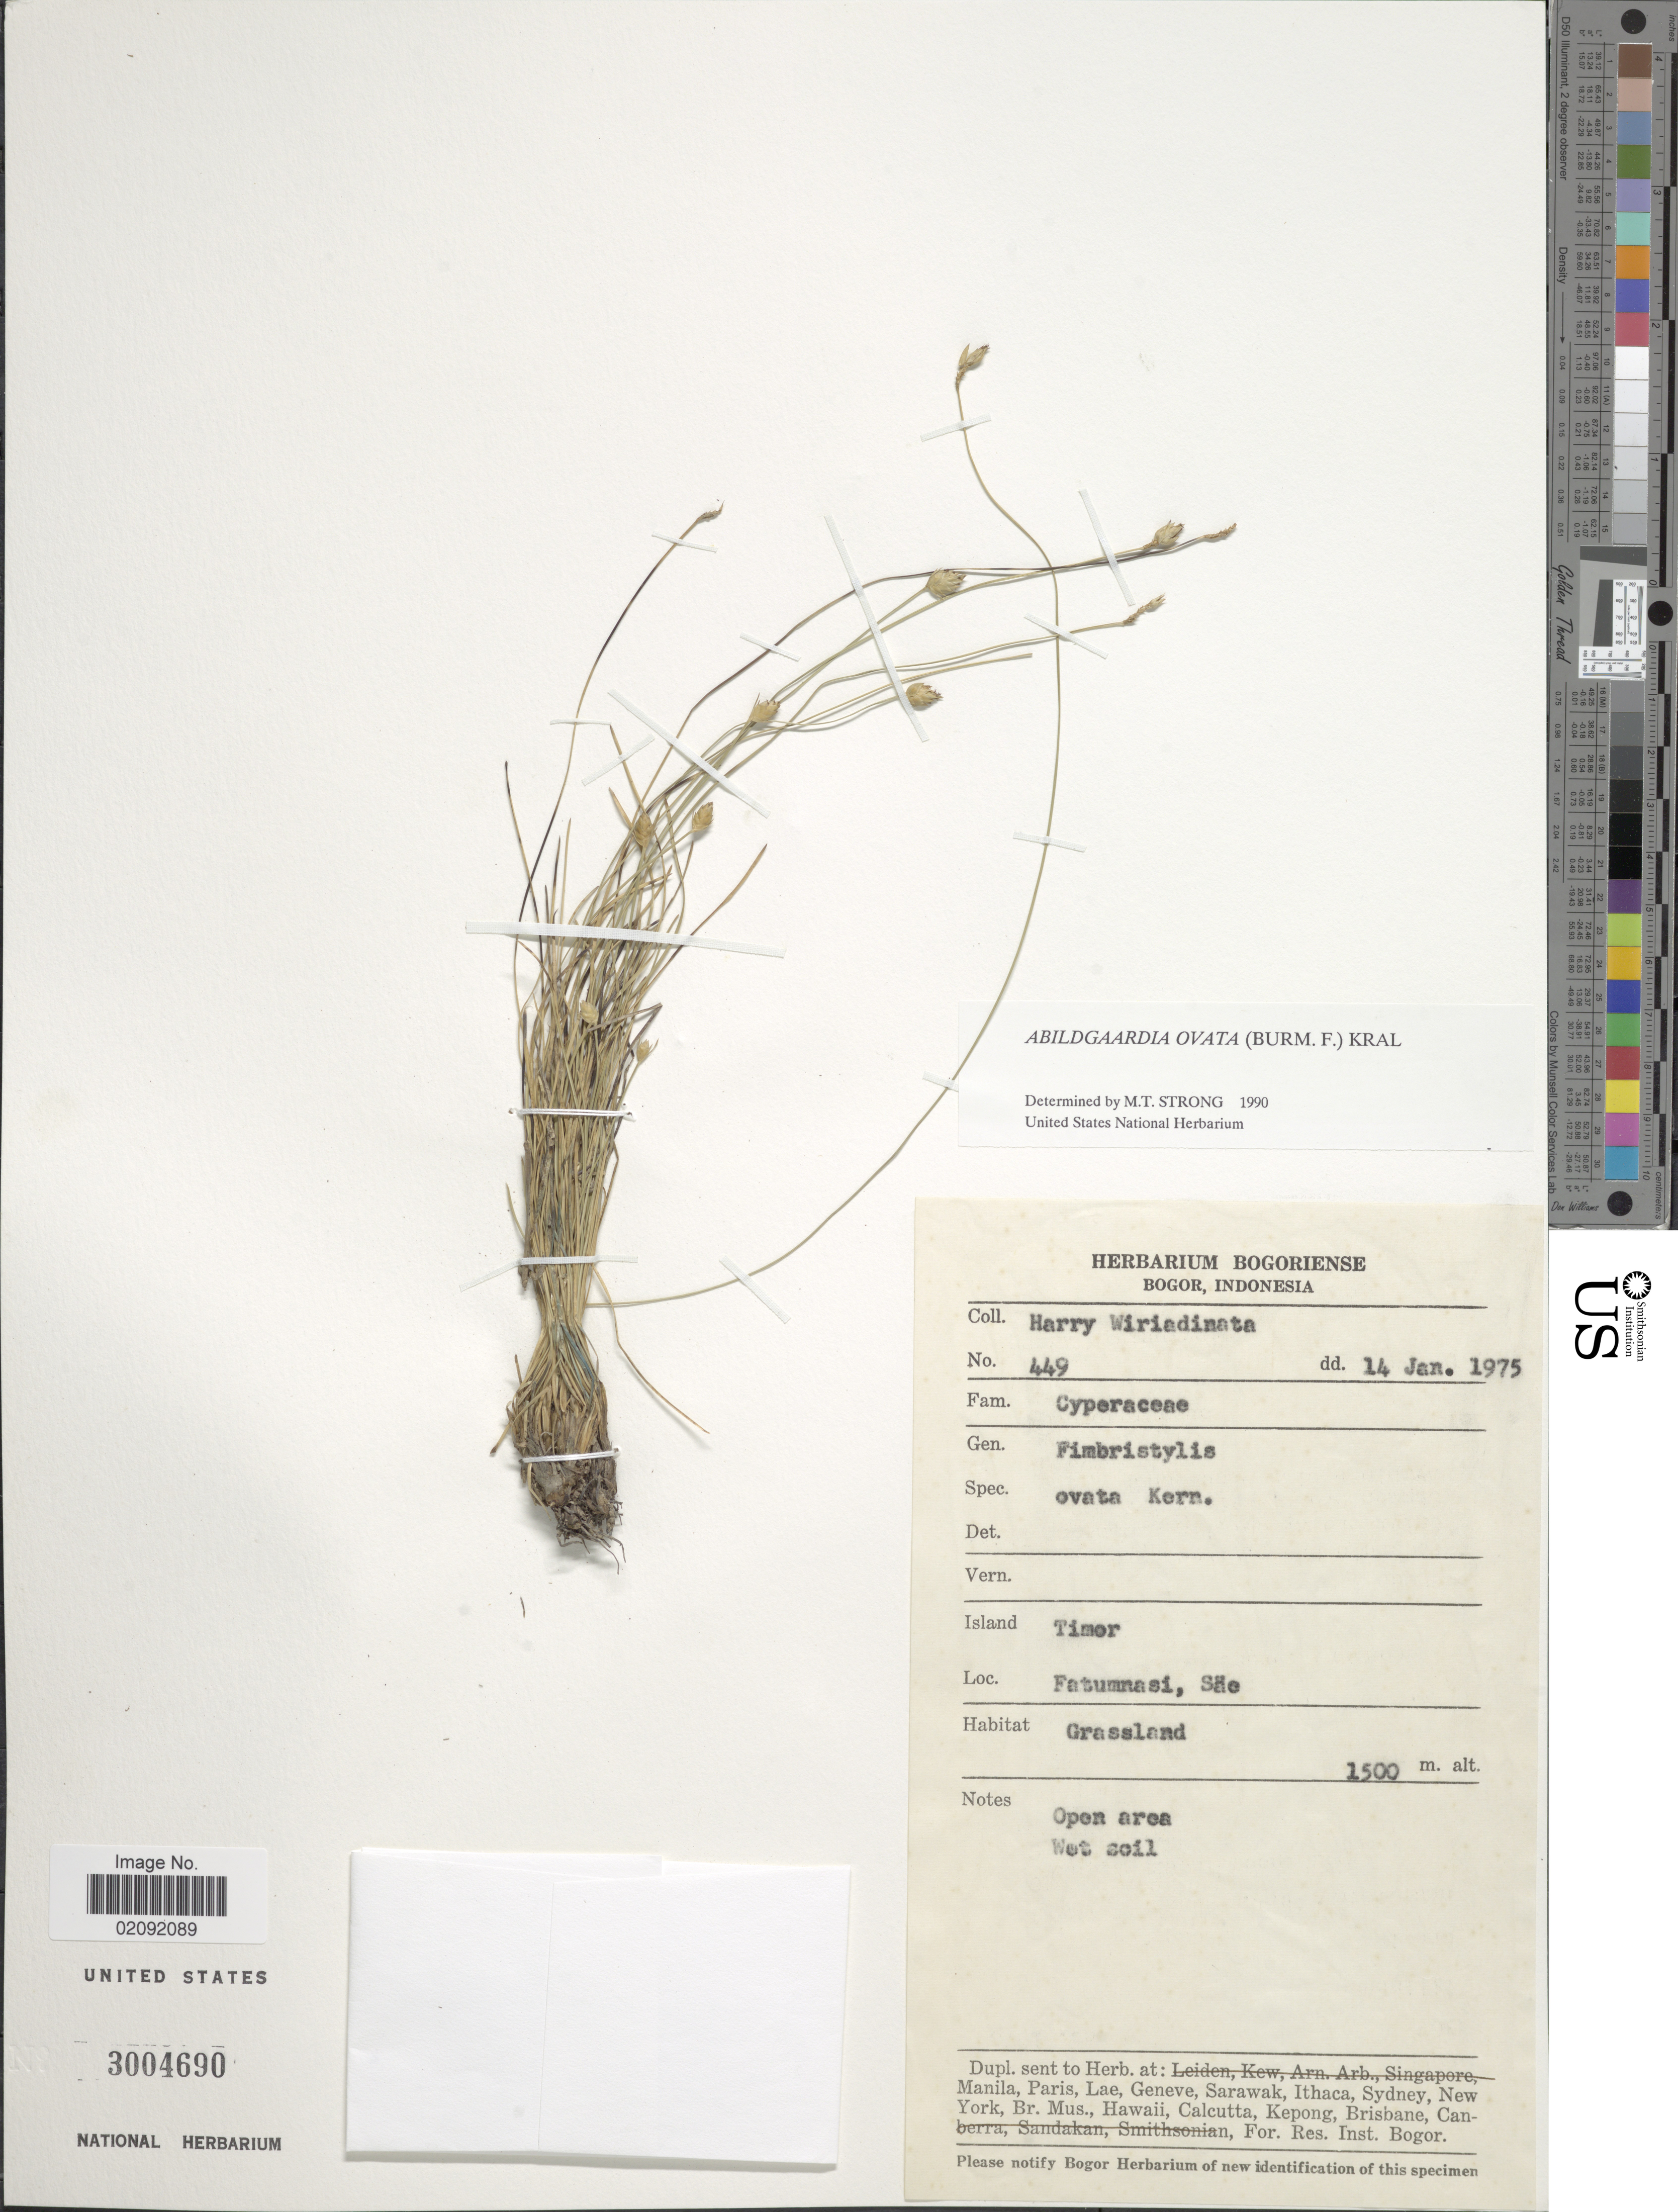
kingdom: Plantae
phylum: Tracheophyta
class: Liliopsida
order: Poales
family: Cyperaceae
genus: Abildgaardia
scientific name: Abildgaardia ovata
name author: (Burm. f.) Kral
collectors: H. Wiriadinata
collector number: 449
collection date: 1975-01-14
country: Indonesia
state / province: Nusa Tenggara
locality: Island Timor, Fatumnasi, Säe.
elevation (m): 1500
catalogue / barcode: US 3004690